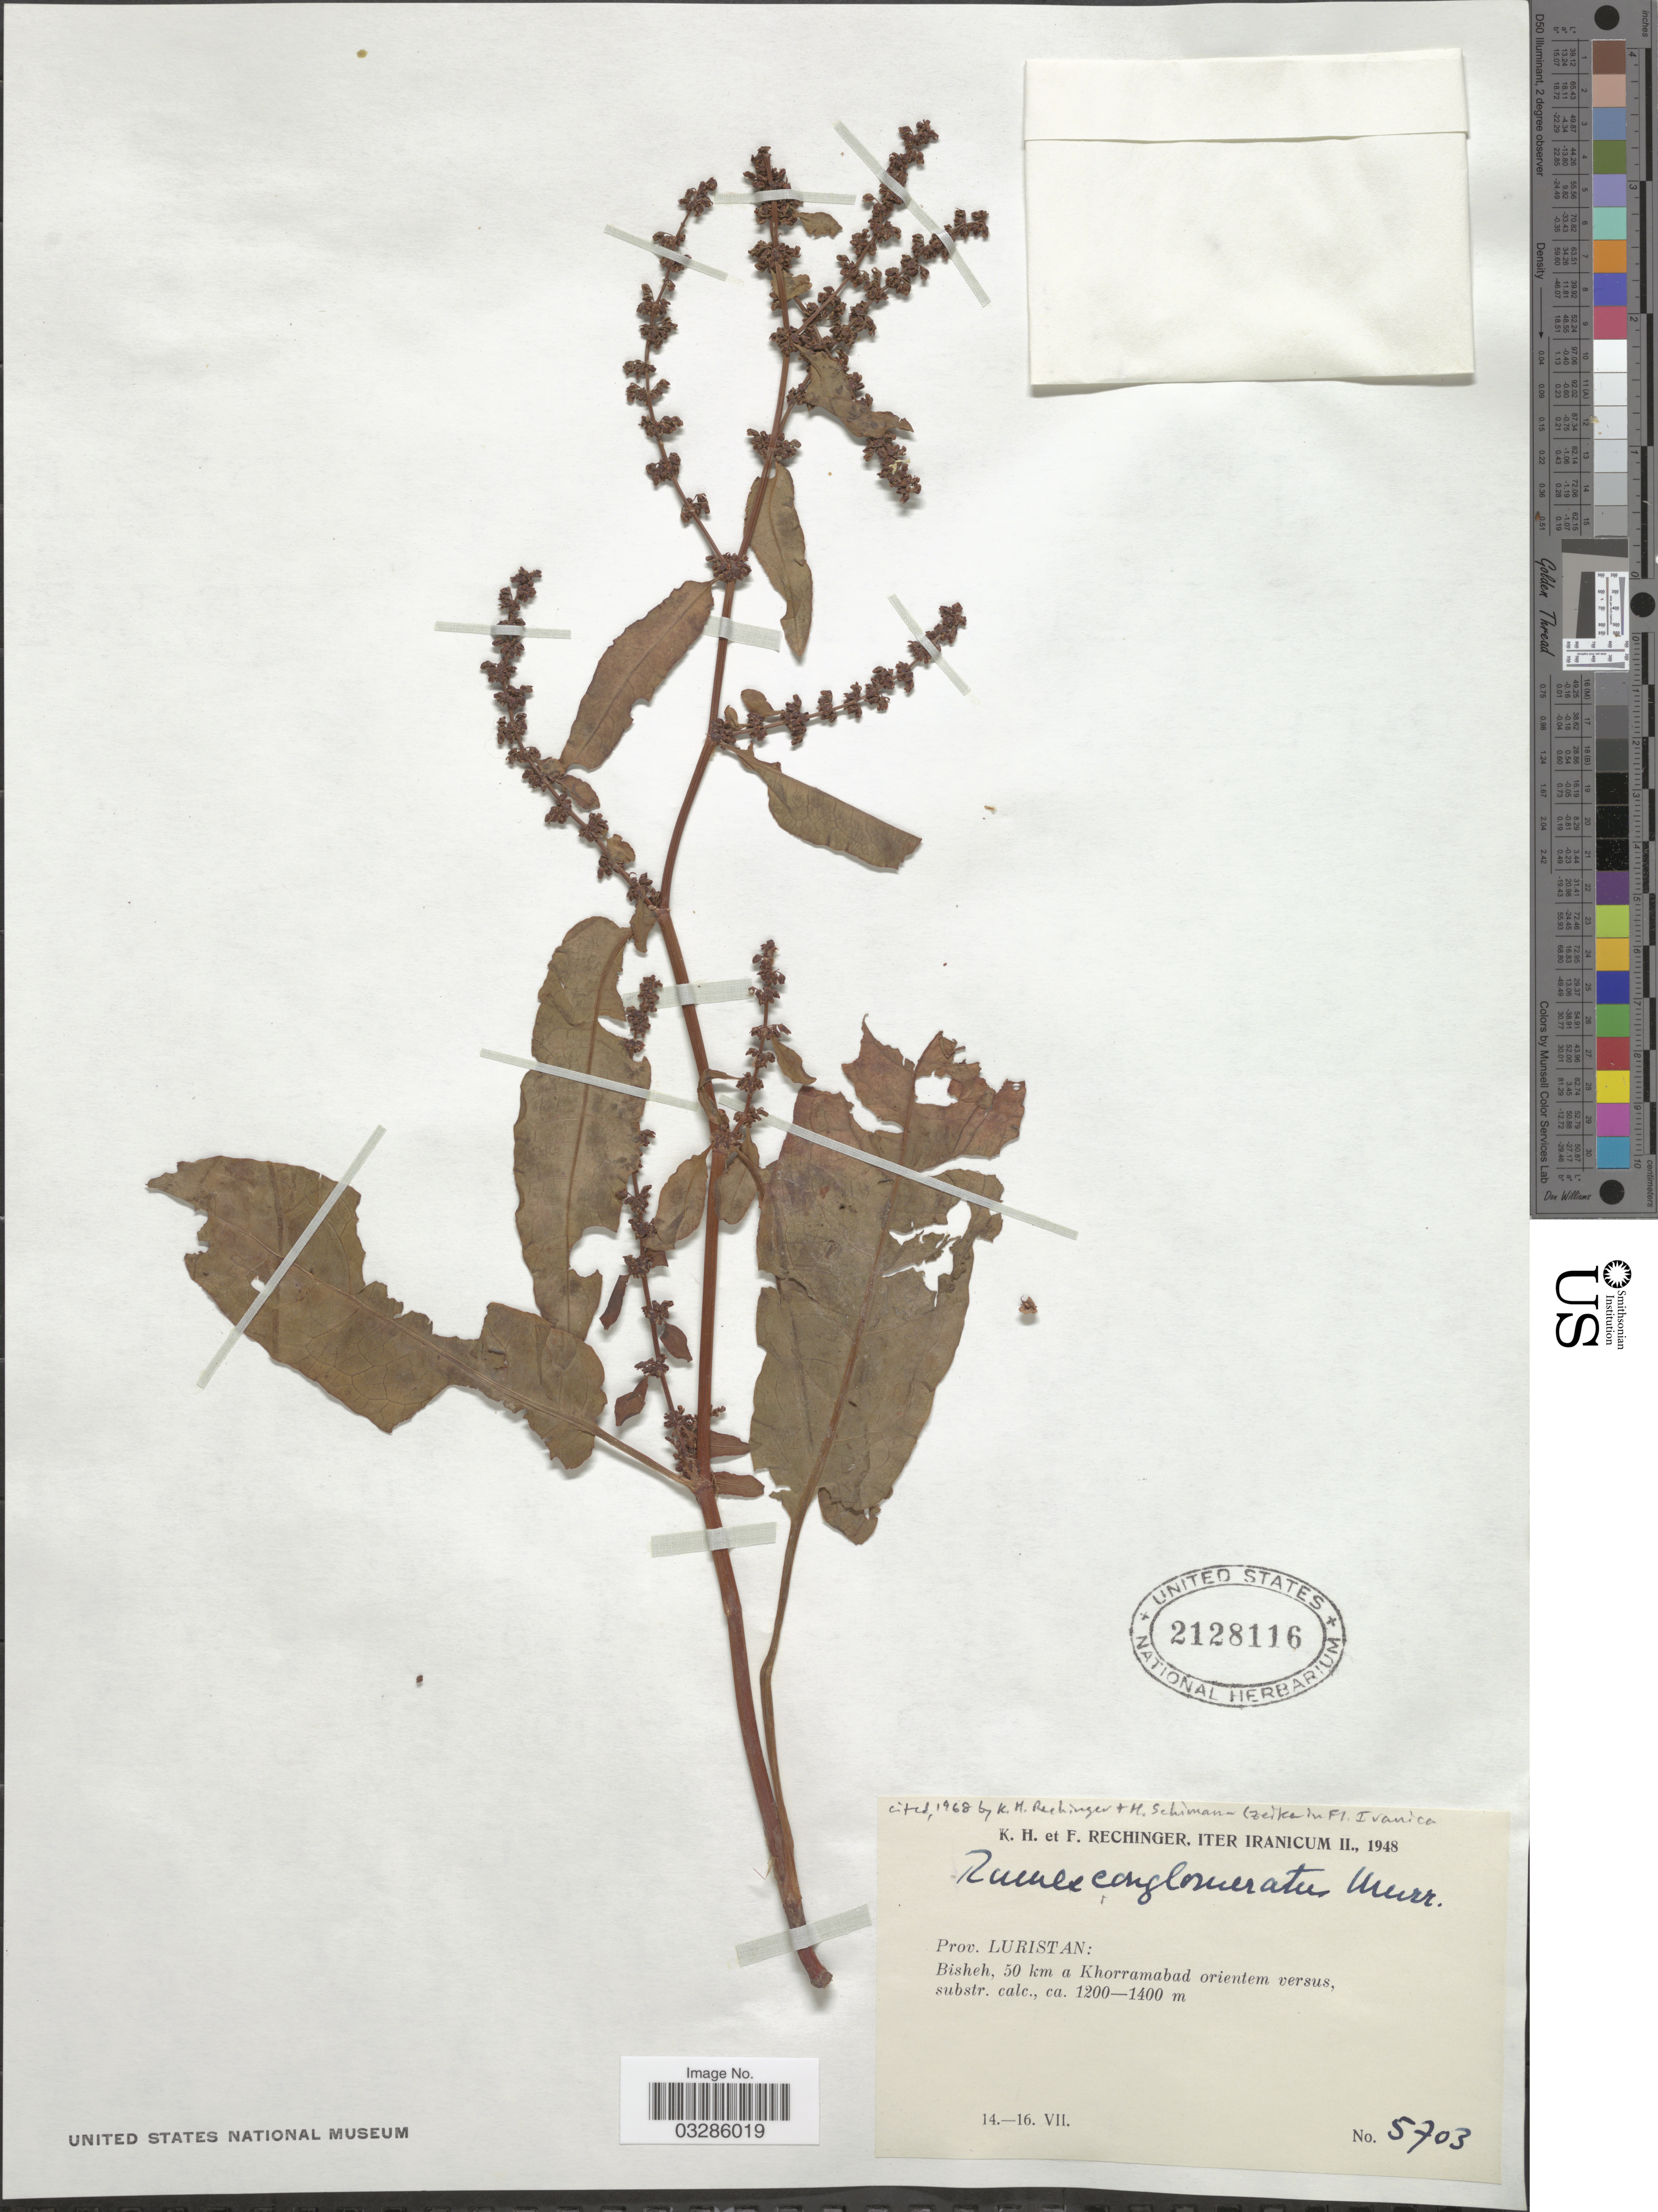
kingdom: Plantae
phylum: Tracheophyta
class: Magnoliopsida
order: Caryophyllales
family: Polygonaceae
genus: Rumex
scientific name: Rumex conglomeratus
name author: Murray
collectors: K. H. Rechinger & F. Rechinger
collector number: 5703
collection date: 1948-07-14/1948-07-16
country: Iran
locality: Prov. Luristan: Bisheh, 50 km a Khorramabad orientem versus, substr. calc.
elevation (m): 1200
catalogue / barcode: US 2128116